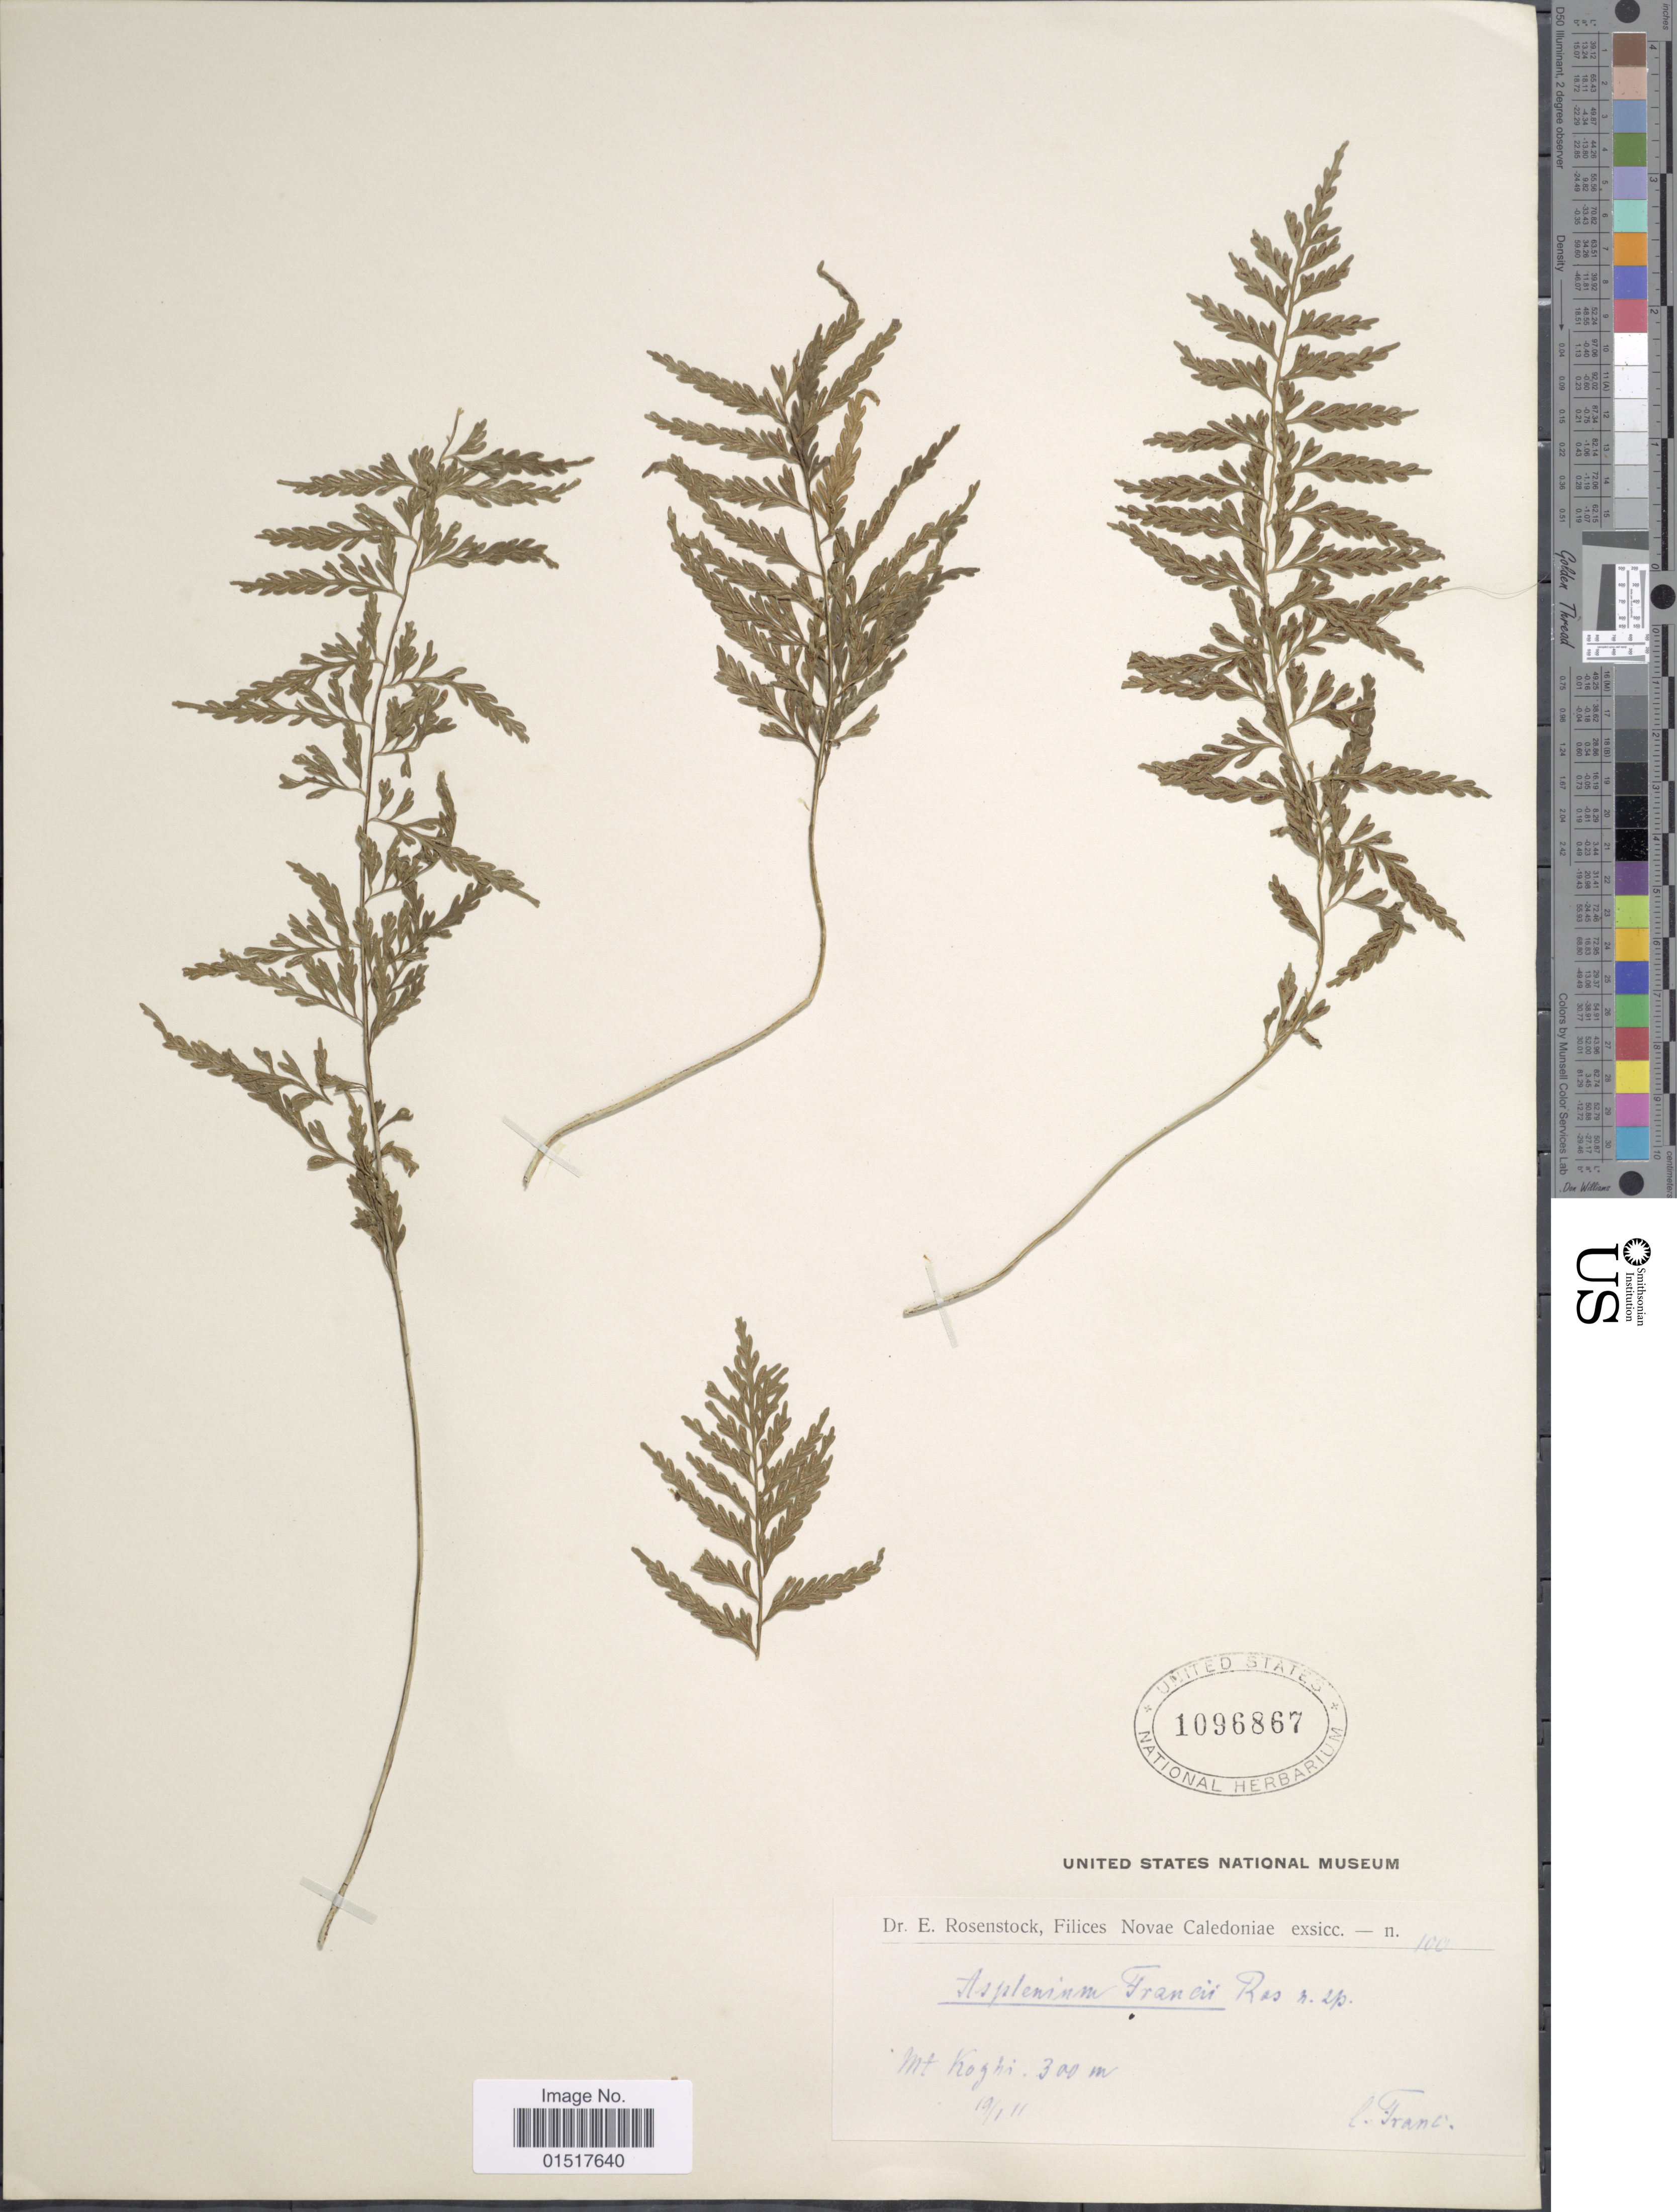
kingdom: Plantae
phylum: Tracheophyta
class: Polypodiopsida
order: Polypodiales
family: Aspleniaceae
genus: Asplenium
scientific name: Asplenium francii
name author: Rosenst.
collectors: Franc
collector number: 100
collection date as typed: Transcribed d/m/y: 19/1/11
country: New Caledonia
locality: Mt. Koghi.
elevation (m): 300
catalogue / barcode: US 1096867